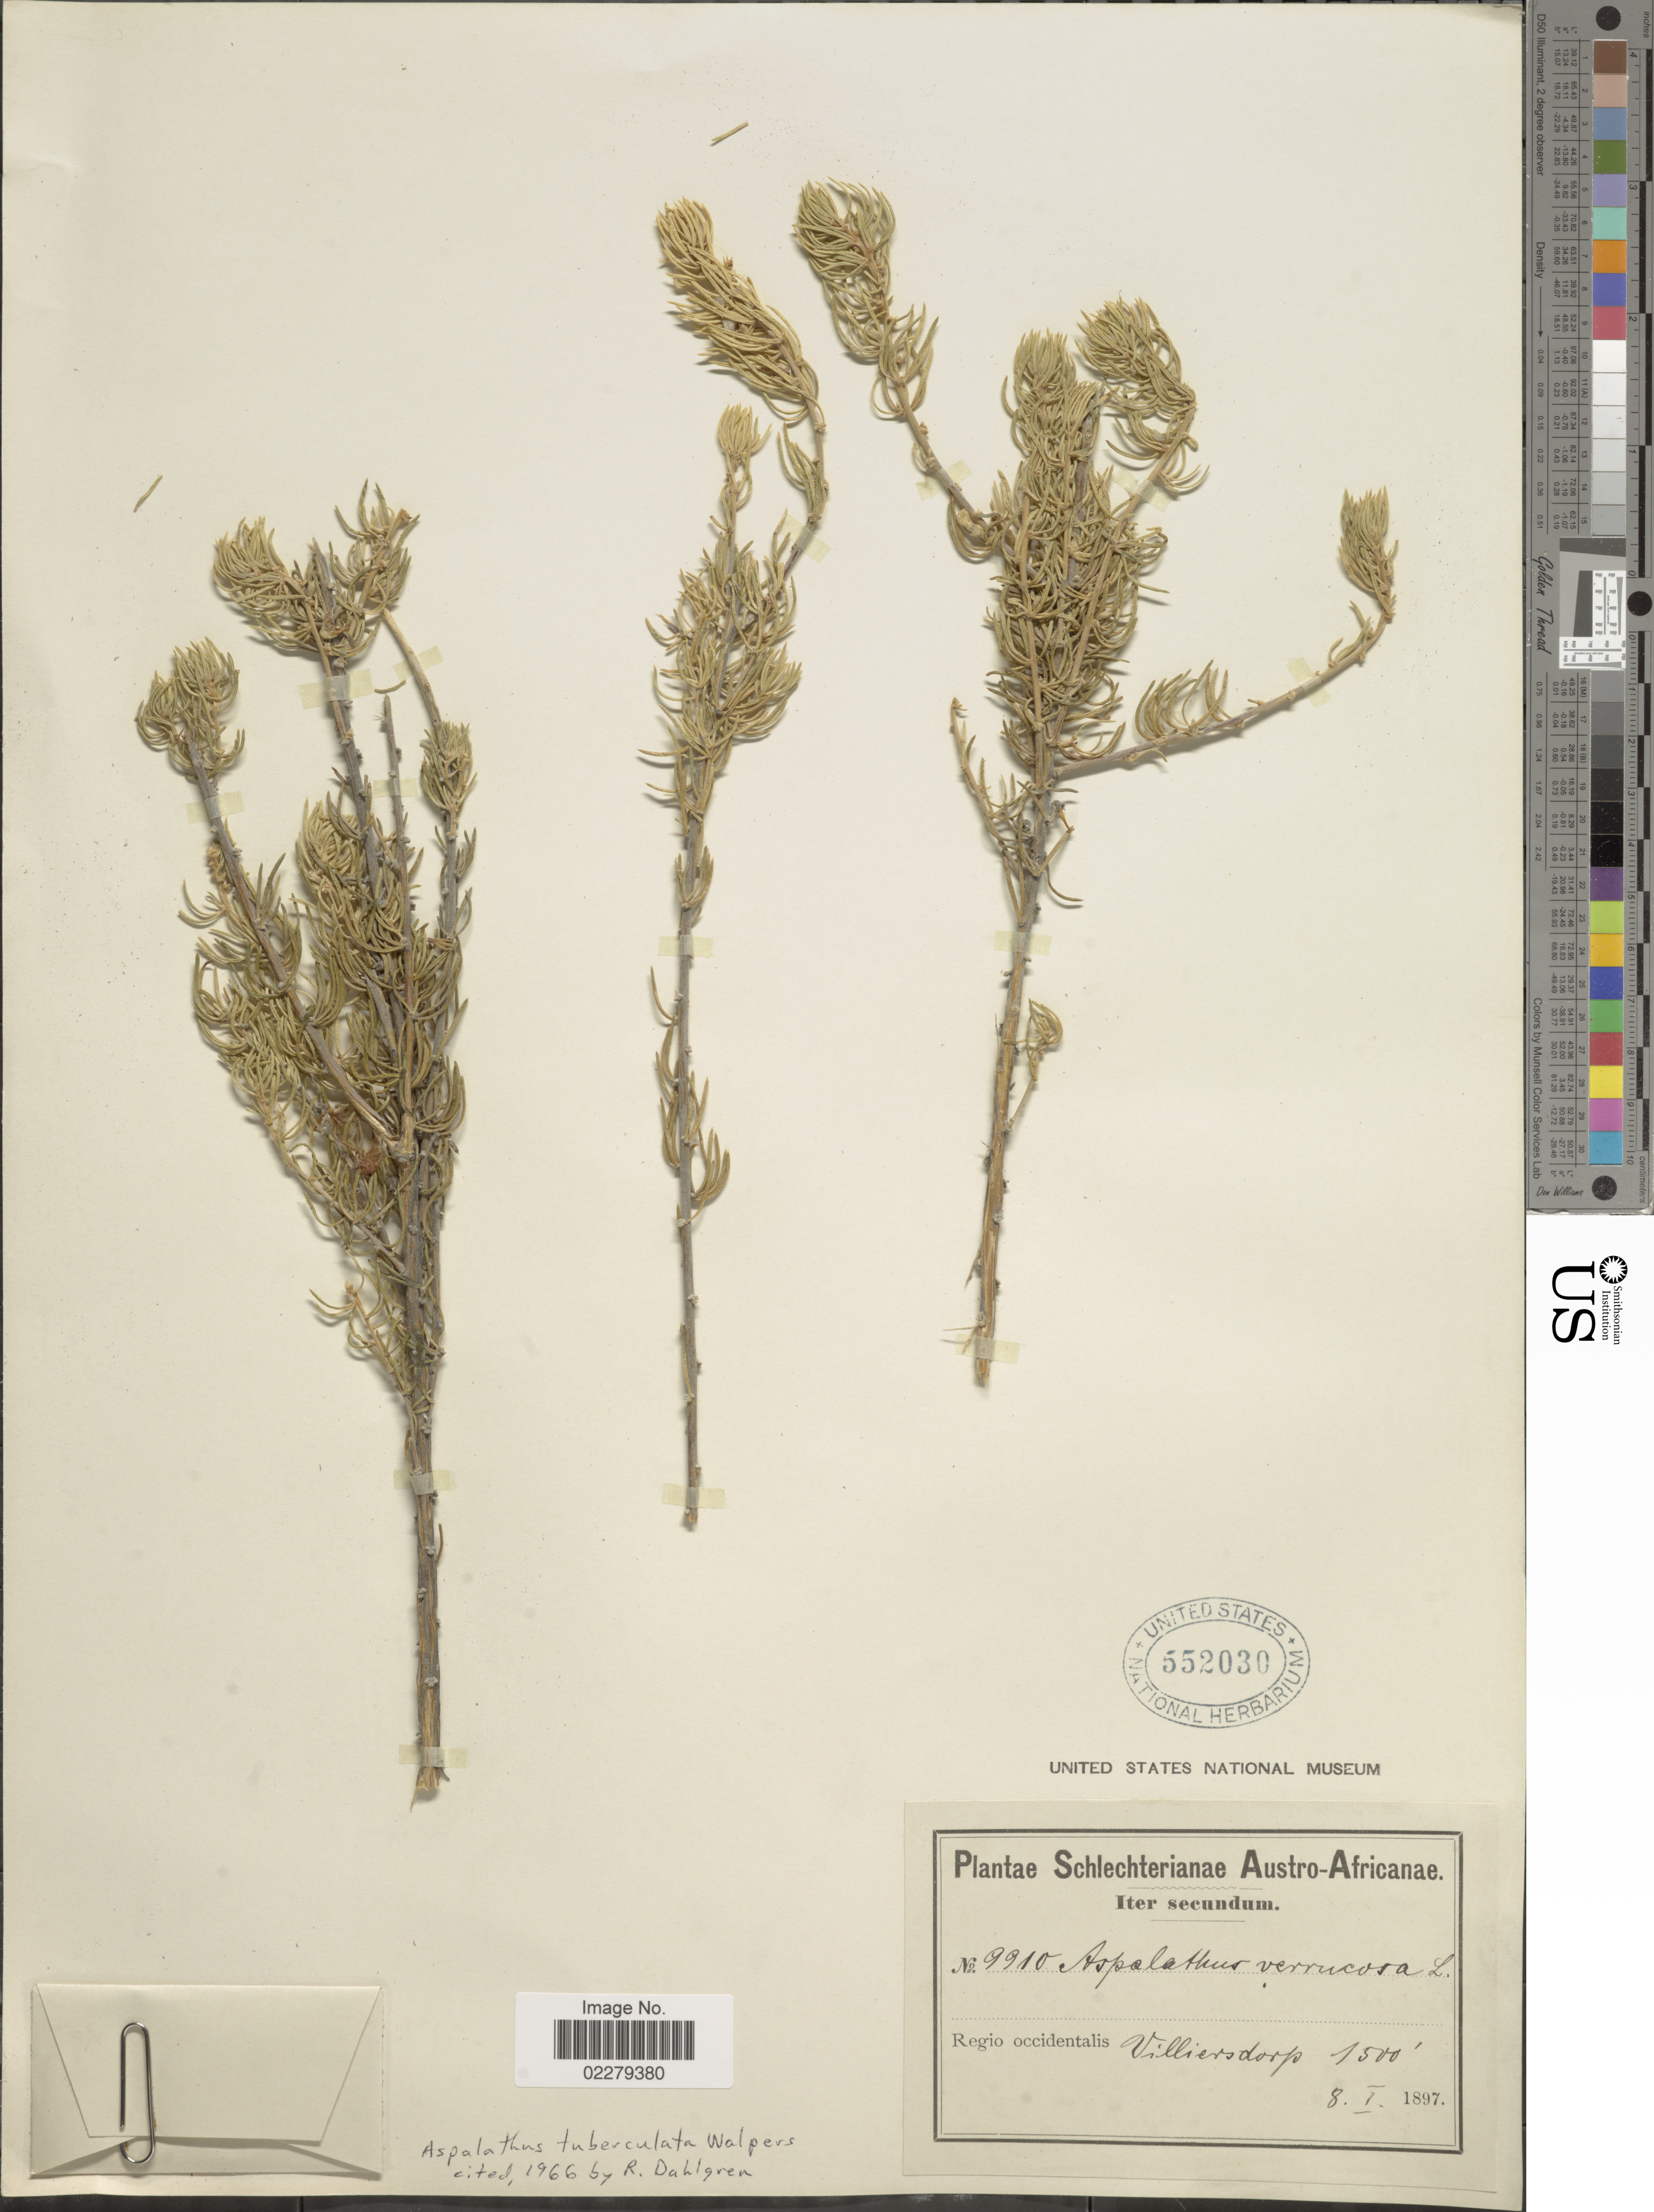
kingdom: Plantae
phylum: Tracheophyta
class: Magnoliopsida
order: Fabales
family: Fabaceae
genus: Aspalathus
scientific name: Aspalathus tuberculata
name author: Walp.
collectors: Schlechter, --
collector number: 9910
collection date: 1897-01-08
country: South Africa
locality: Regio occidentalis, Villiersdorp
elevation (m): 457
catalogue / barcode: US 552030